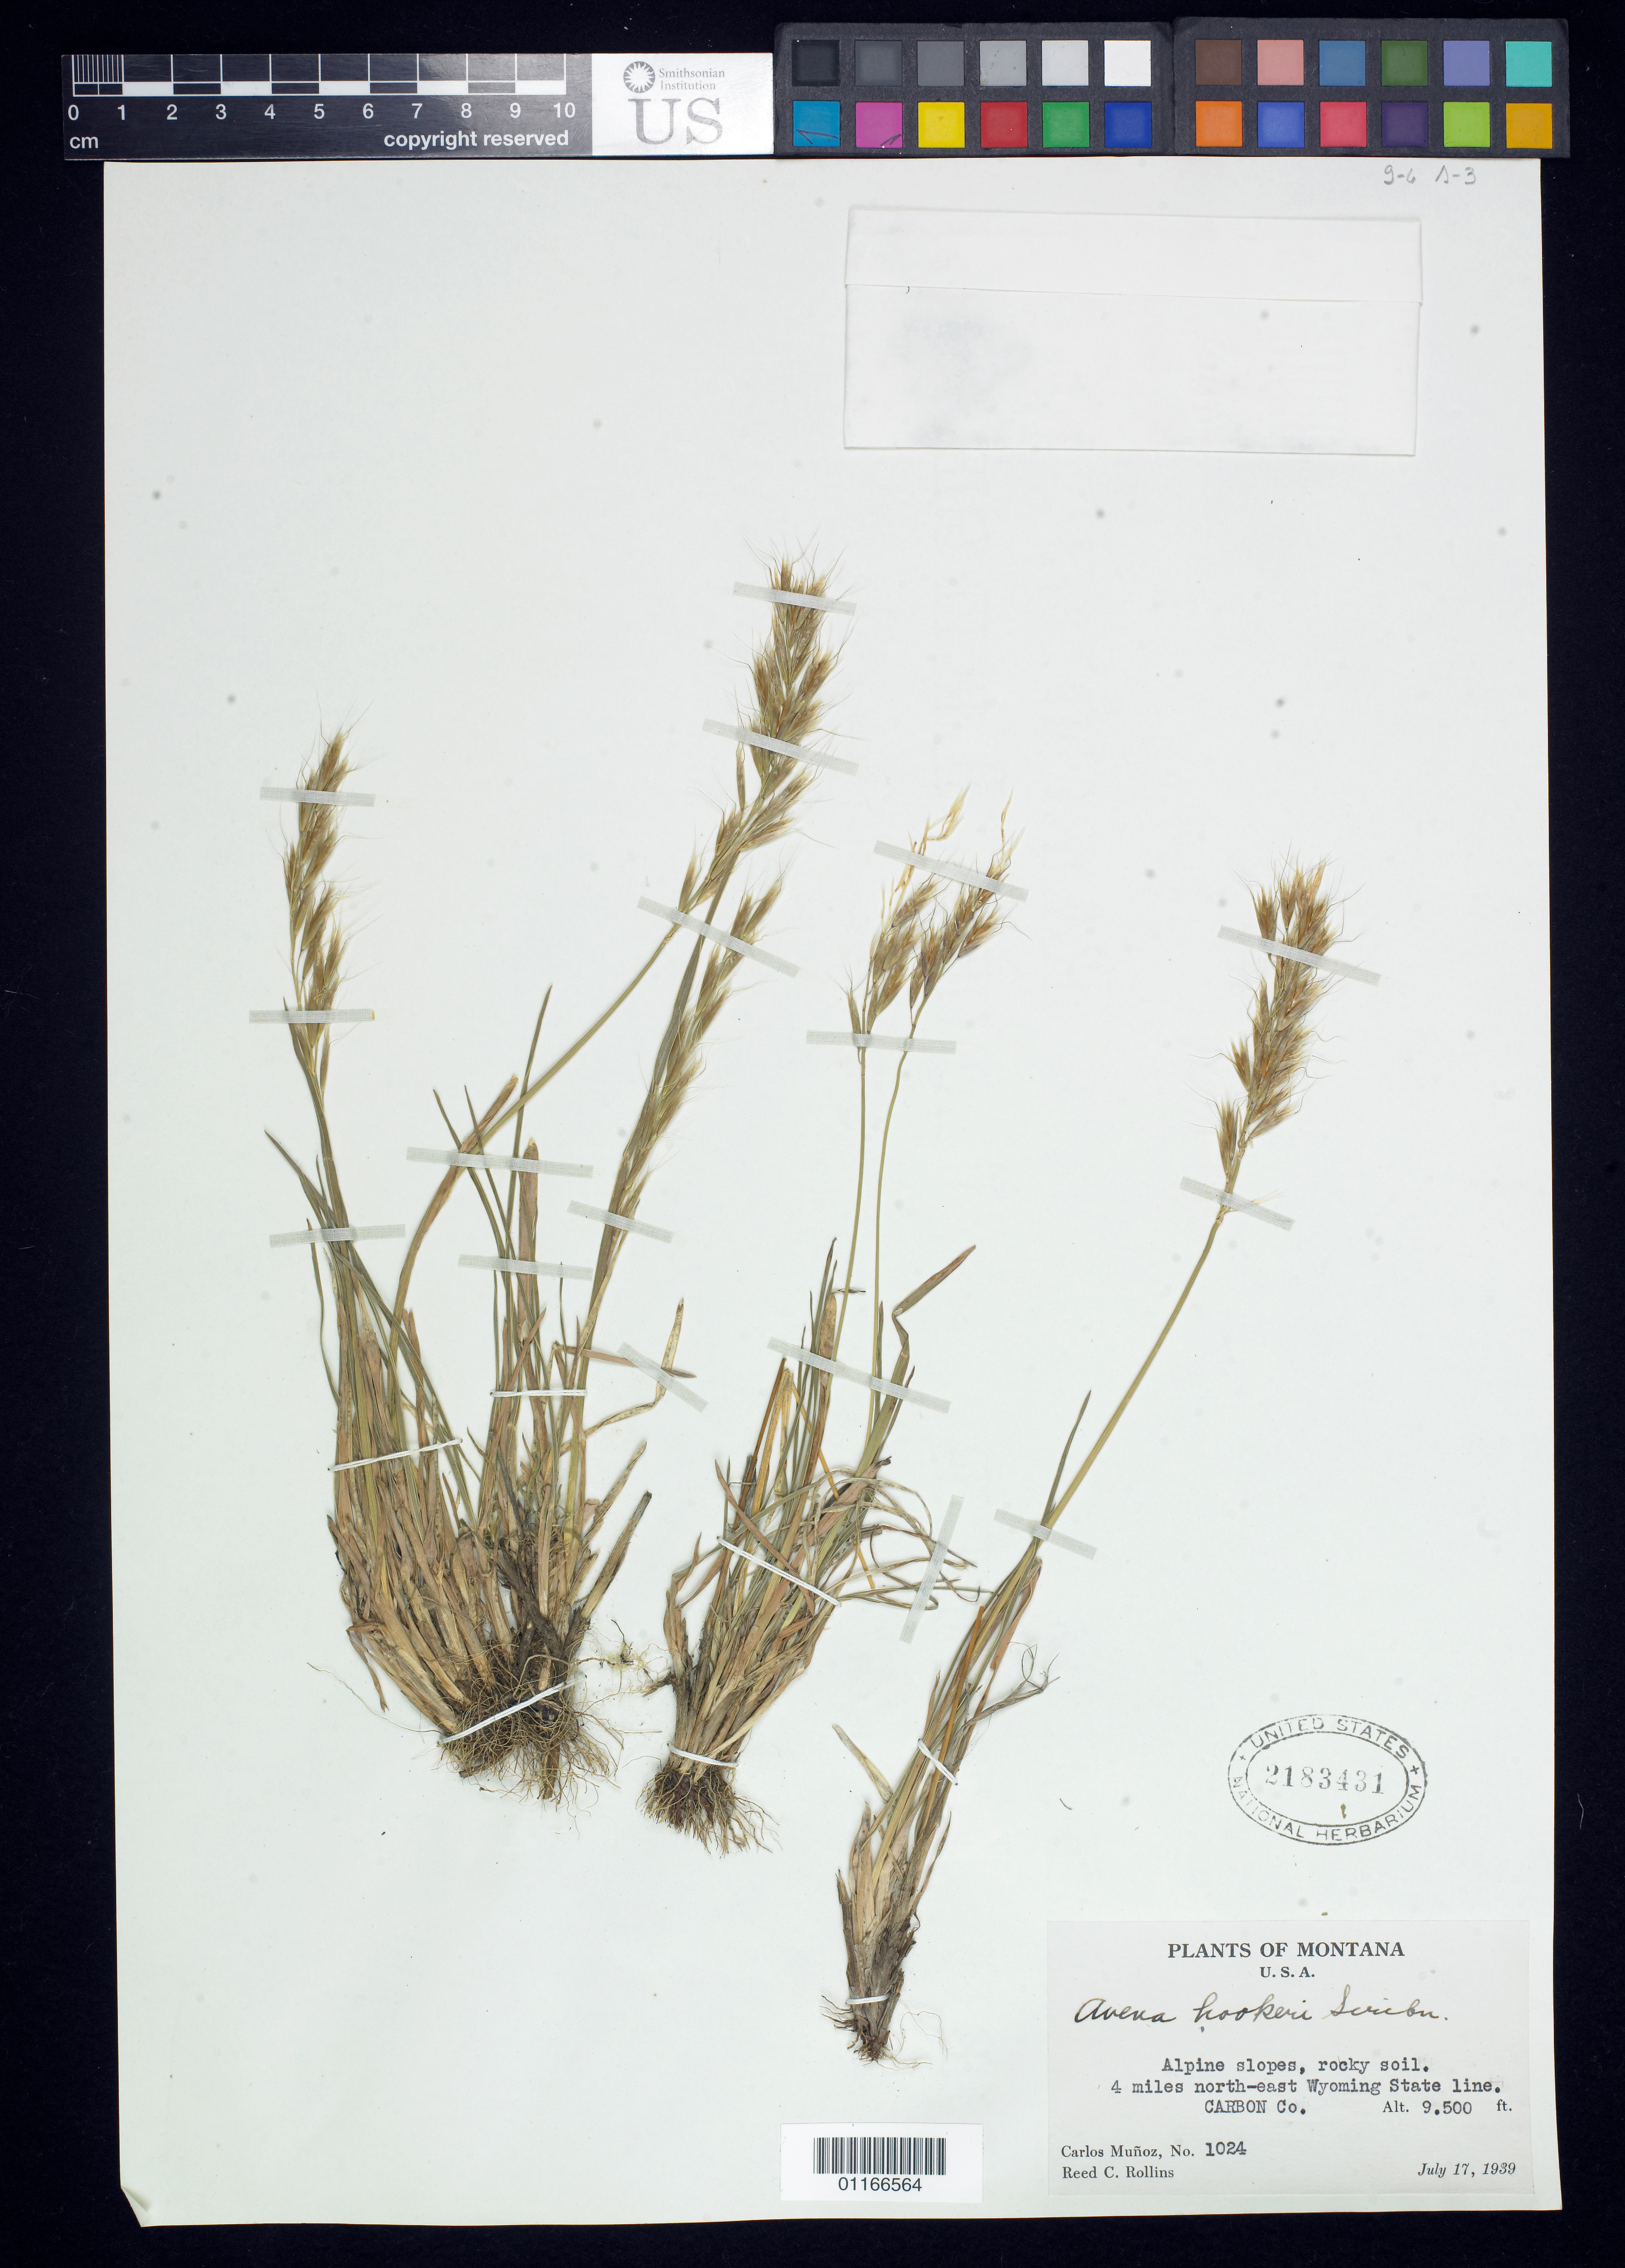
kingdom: Plantae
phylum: Tracheophyta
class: Liliopsida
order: Poales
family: Poaceae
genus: Avenella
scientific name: Avenella hookeri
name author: (Scribn.) Holub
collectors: C. Muñoz & R. C. Rollins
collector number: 1024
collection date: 1939-07-17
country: United States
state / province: Montana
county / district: Carbon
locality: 4 miles NE Wyoming State line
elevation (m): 2896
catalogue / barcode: US 2183431